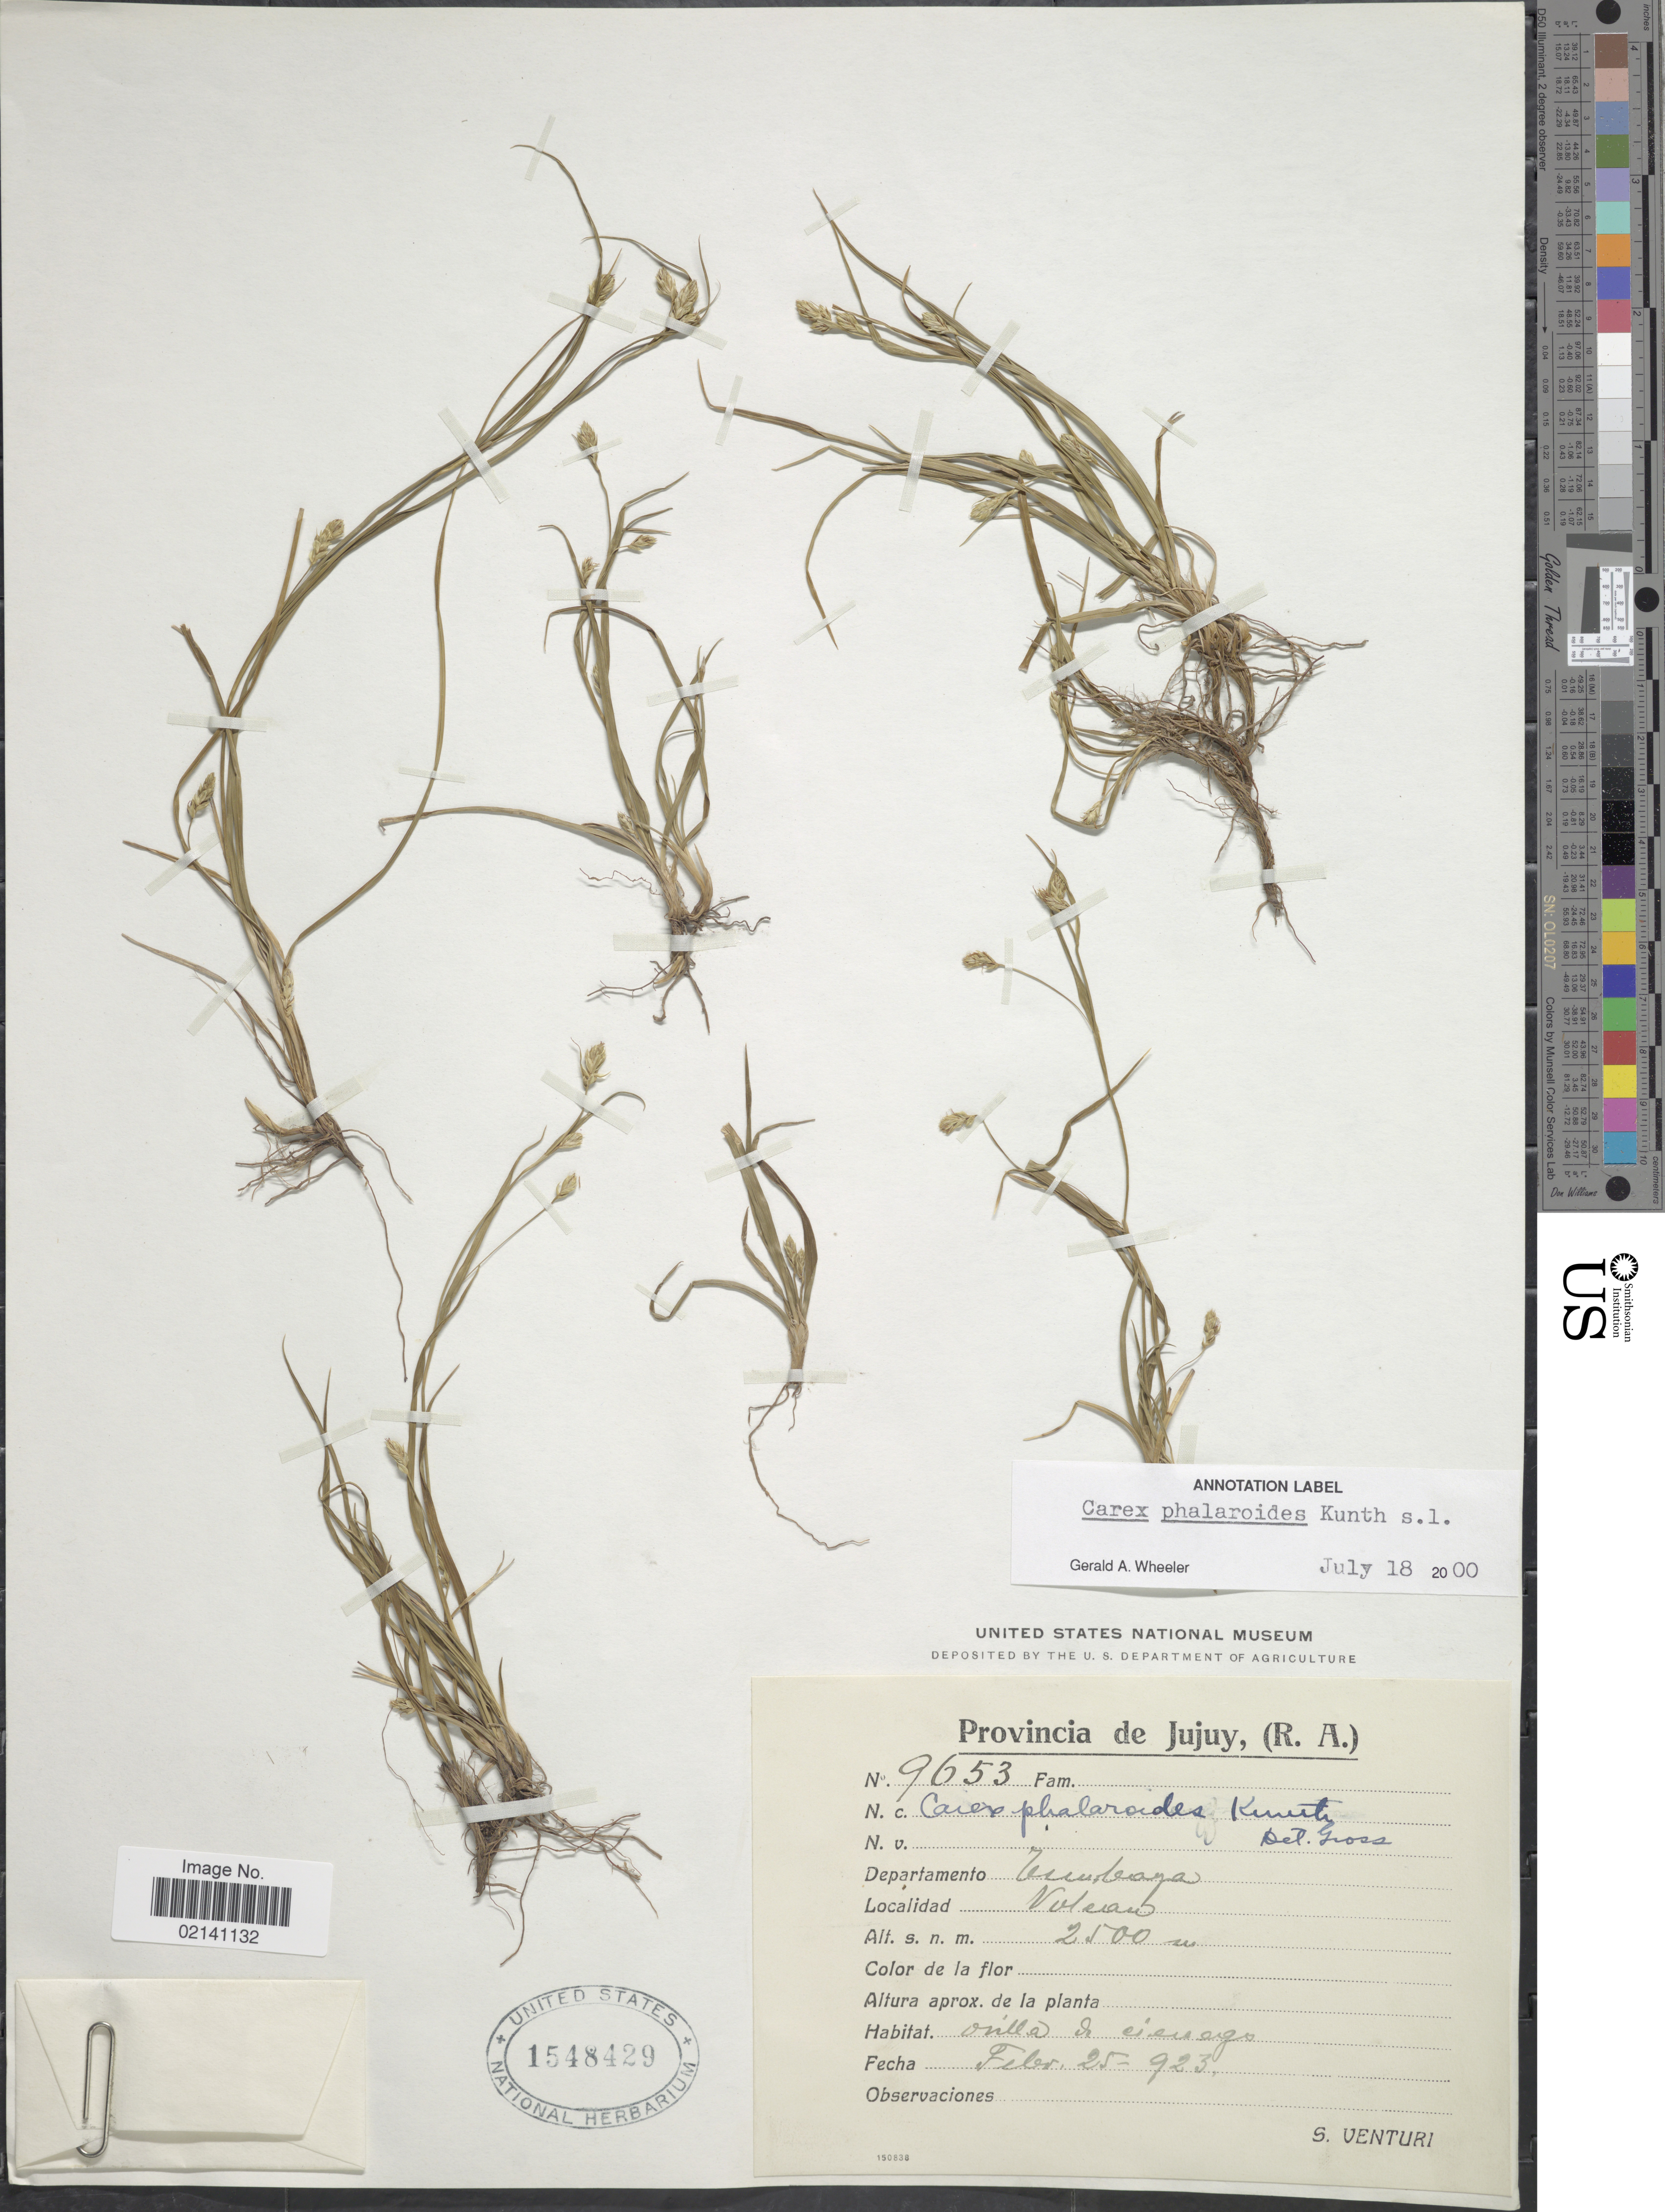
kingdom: Plantae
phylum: Tracheophyta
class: Liliopsida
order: Poales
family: Cyperaceae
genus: Carex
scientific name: Carex phalaroides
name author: Kunth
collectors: S. Venturi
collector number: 9653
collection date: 1923-02-25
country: Argentina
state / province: Jujuy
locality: Provincia de Jujuy (R.A.), Departamento Tumbaya, Volcan.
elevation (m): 2500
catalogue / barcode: US 1548429